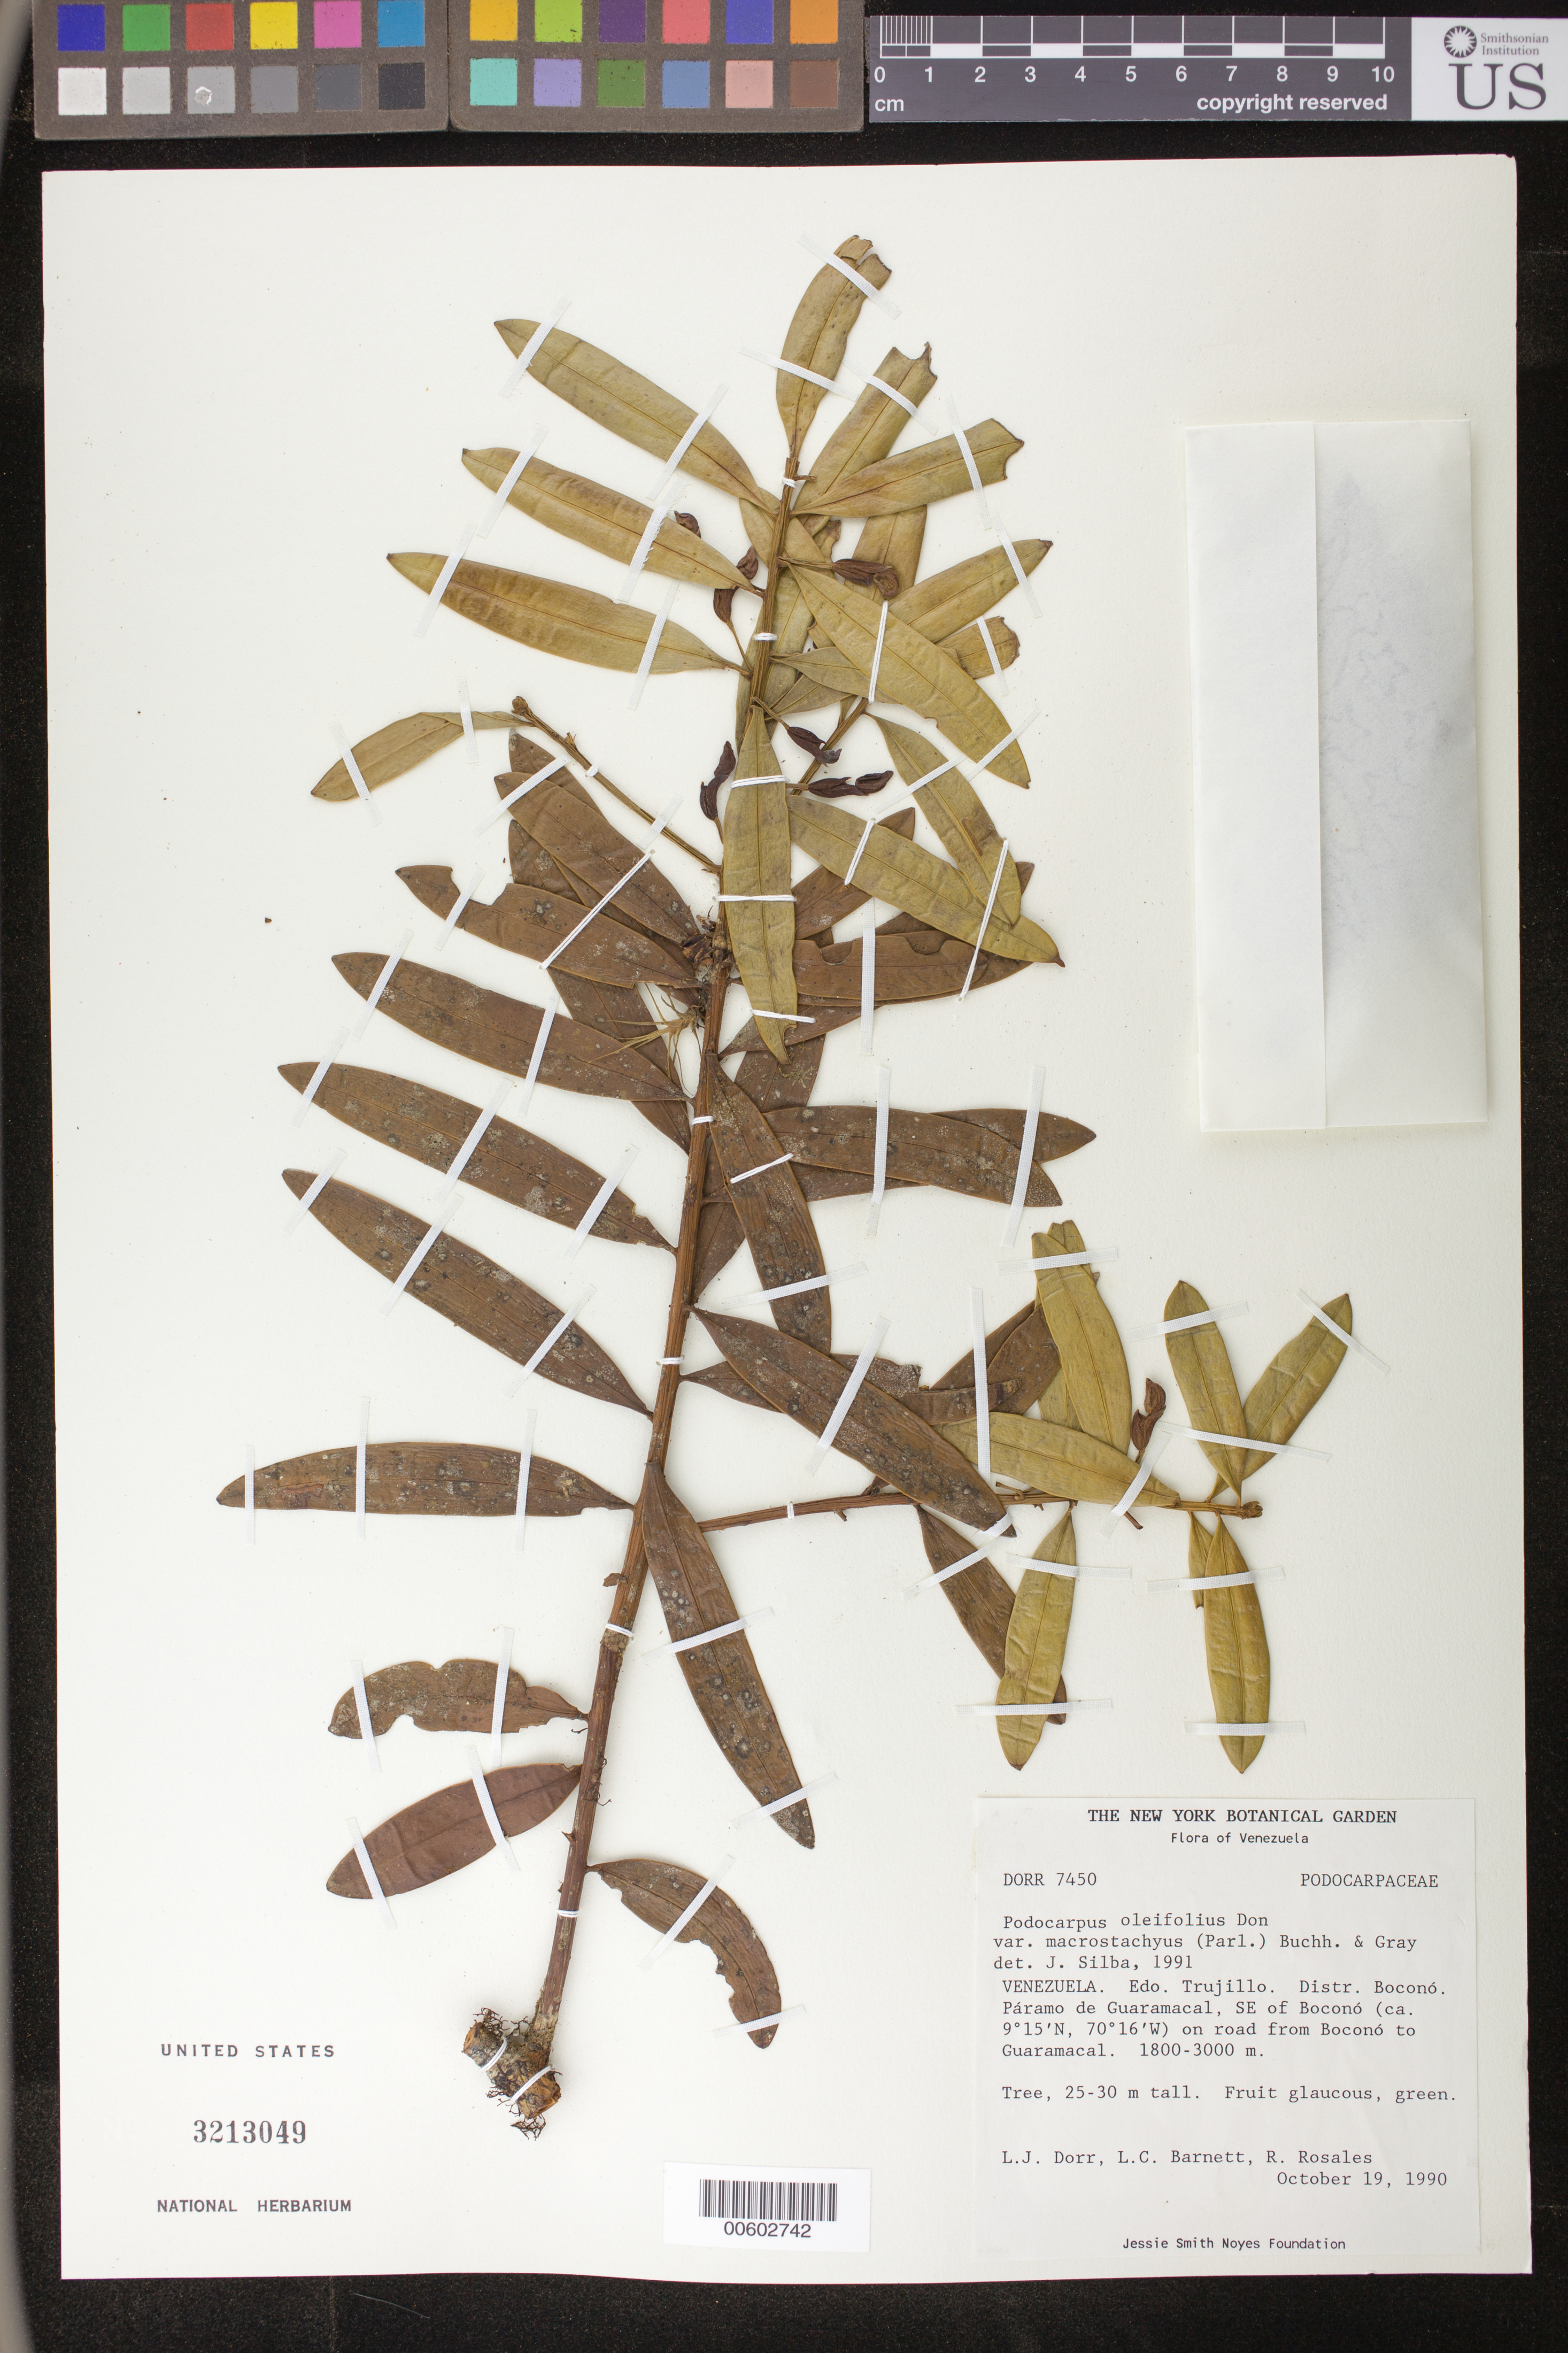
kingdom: Plantae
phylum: Tracheophyta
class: Pinopsida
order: Pinales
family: Podocarpaceae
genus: Podocarpus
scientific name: Podocarpus oleifolius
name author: D. Don ex Lamb.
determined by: Dorr, L. J., (BOT), Smithsonian Institution - National Museum of Natural History (UNITED STATES)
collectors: L. J. Dorr, L. C. Barnett & R. Rosales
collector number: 7450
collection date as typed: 19 Oct 1990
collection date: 1990-10-19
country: Venezuela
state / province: Trujillo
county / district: Boconó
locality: Páramo de Guaramacal, SE of Boconó on road from Boconó to Guaramacal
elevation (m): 1800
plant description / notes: MO, NY, PORT, US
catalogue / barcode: US 3213049